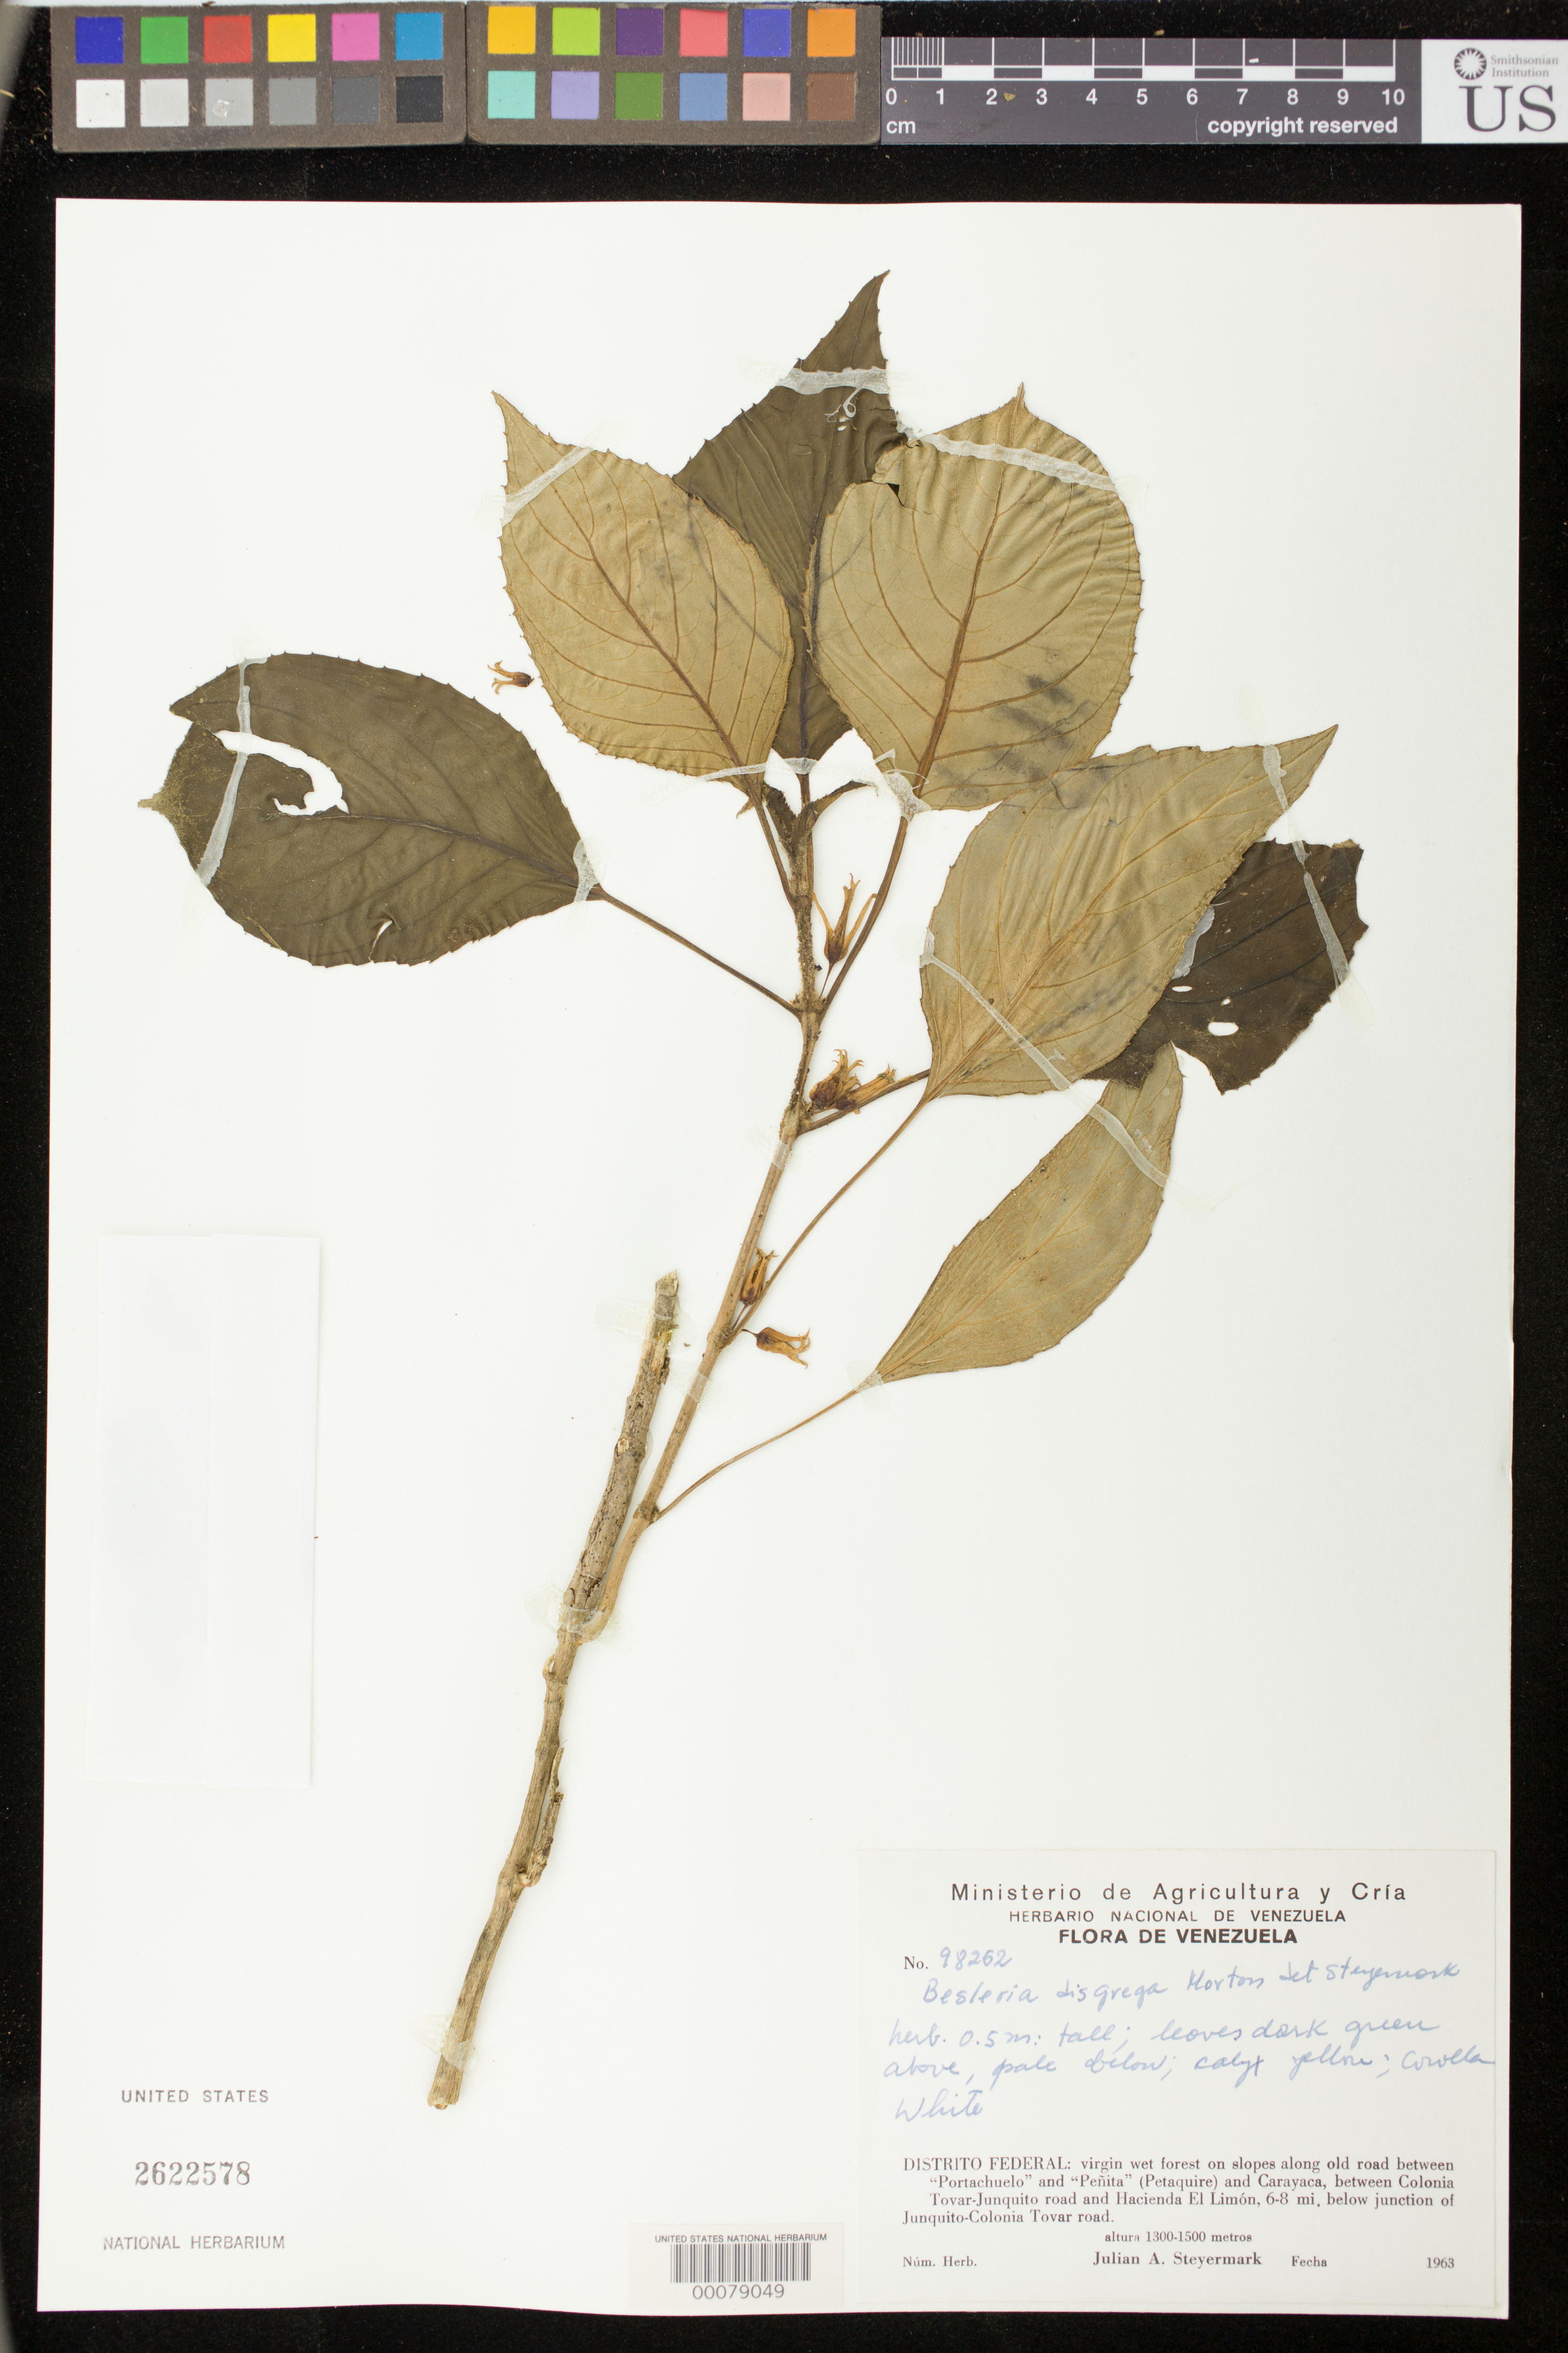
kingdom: Plantae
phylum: Tracheophyta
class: Magnoliopsida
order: Lamiales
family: Gesneriaceae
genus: Besleria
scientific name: Besleria disgrega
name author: C.V. Morton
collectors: J. Steyermark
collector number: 98262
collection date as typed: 1963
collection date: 1963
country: Venezuela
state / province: Distrito Federal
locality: Along old road between "Portachuelo" and "Penita" (petaquire) & Carayaca, between Colonia Tovar-Junquito rd & Hacienda El Limon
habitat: Virgin wet forest on slopes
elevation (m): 1300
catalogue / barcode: US 2622578